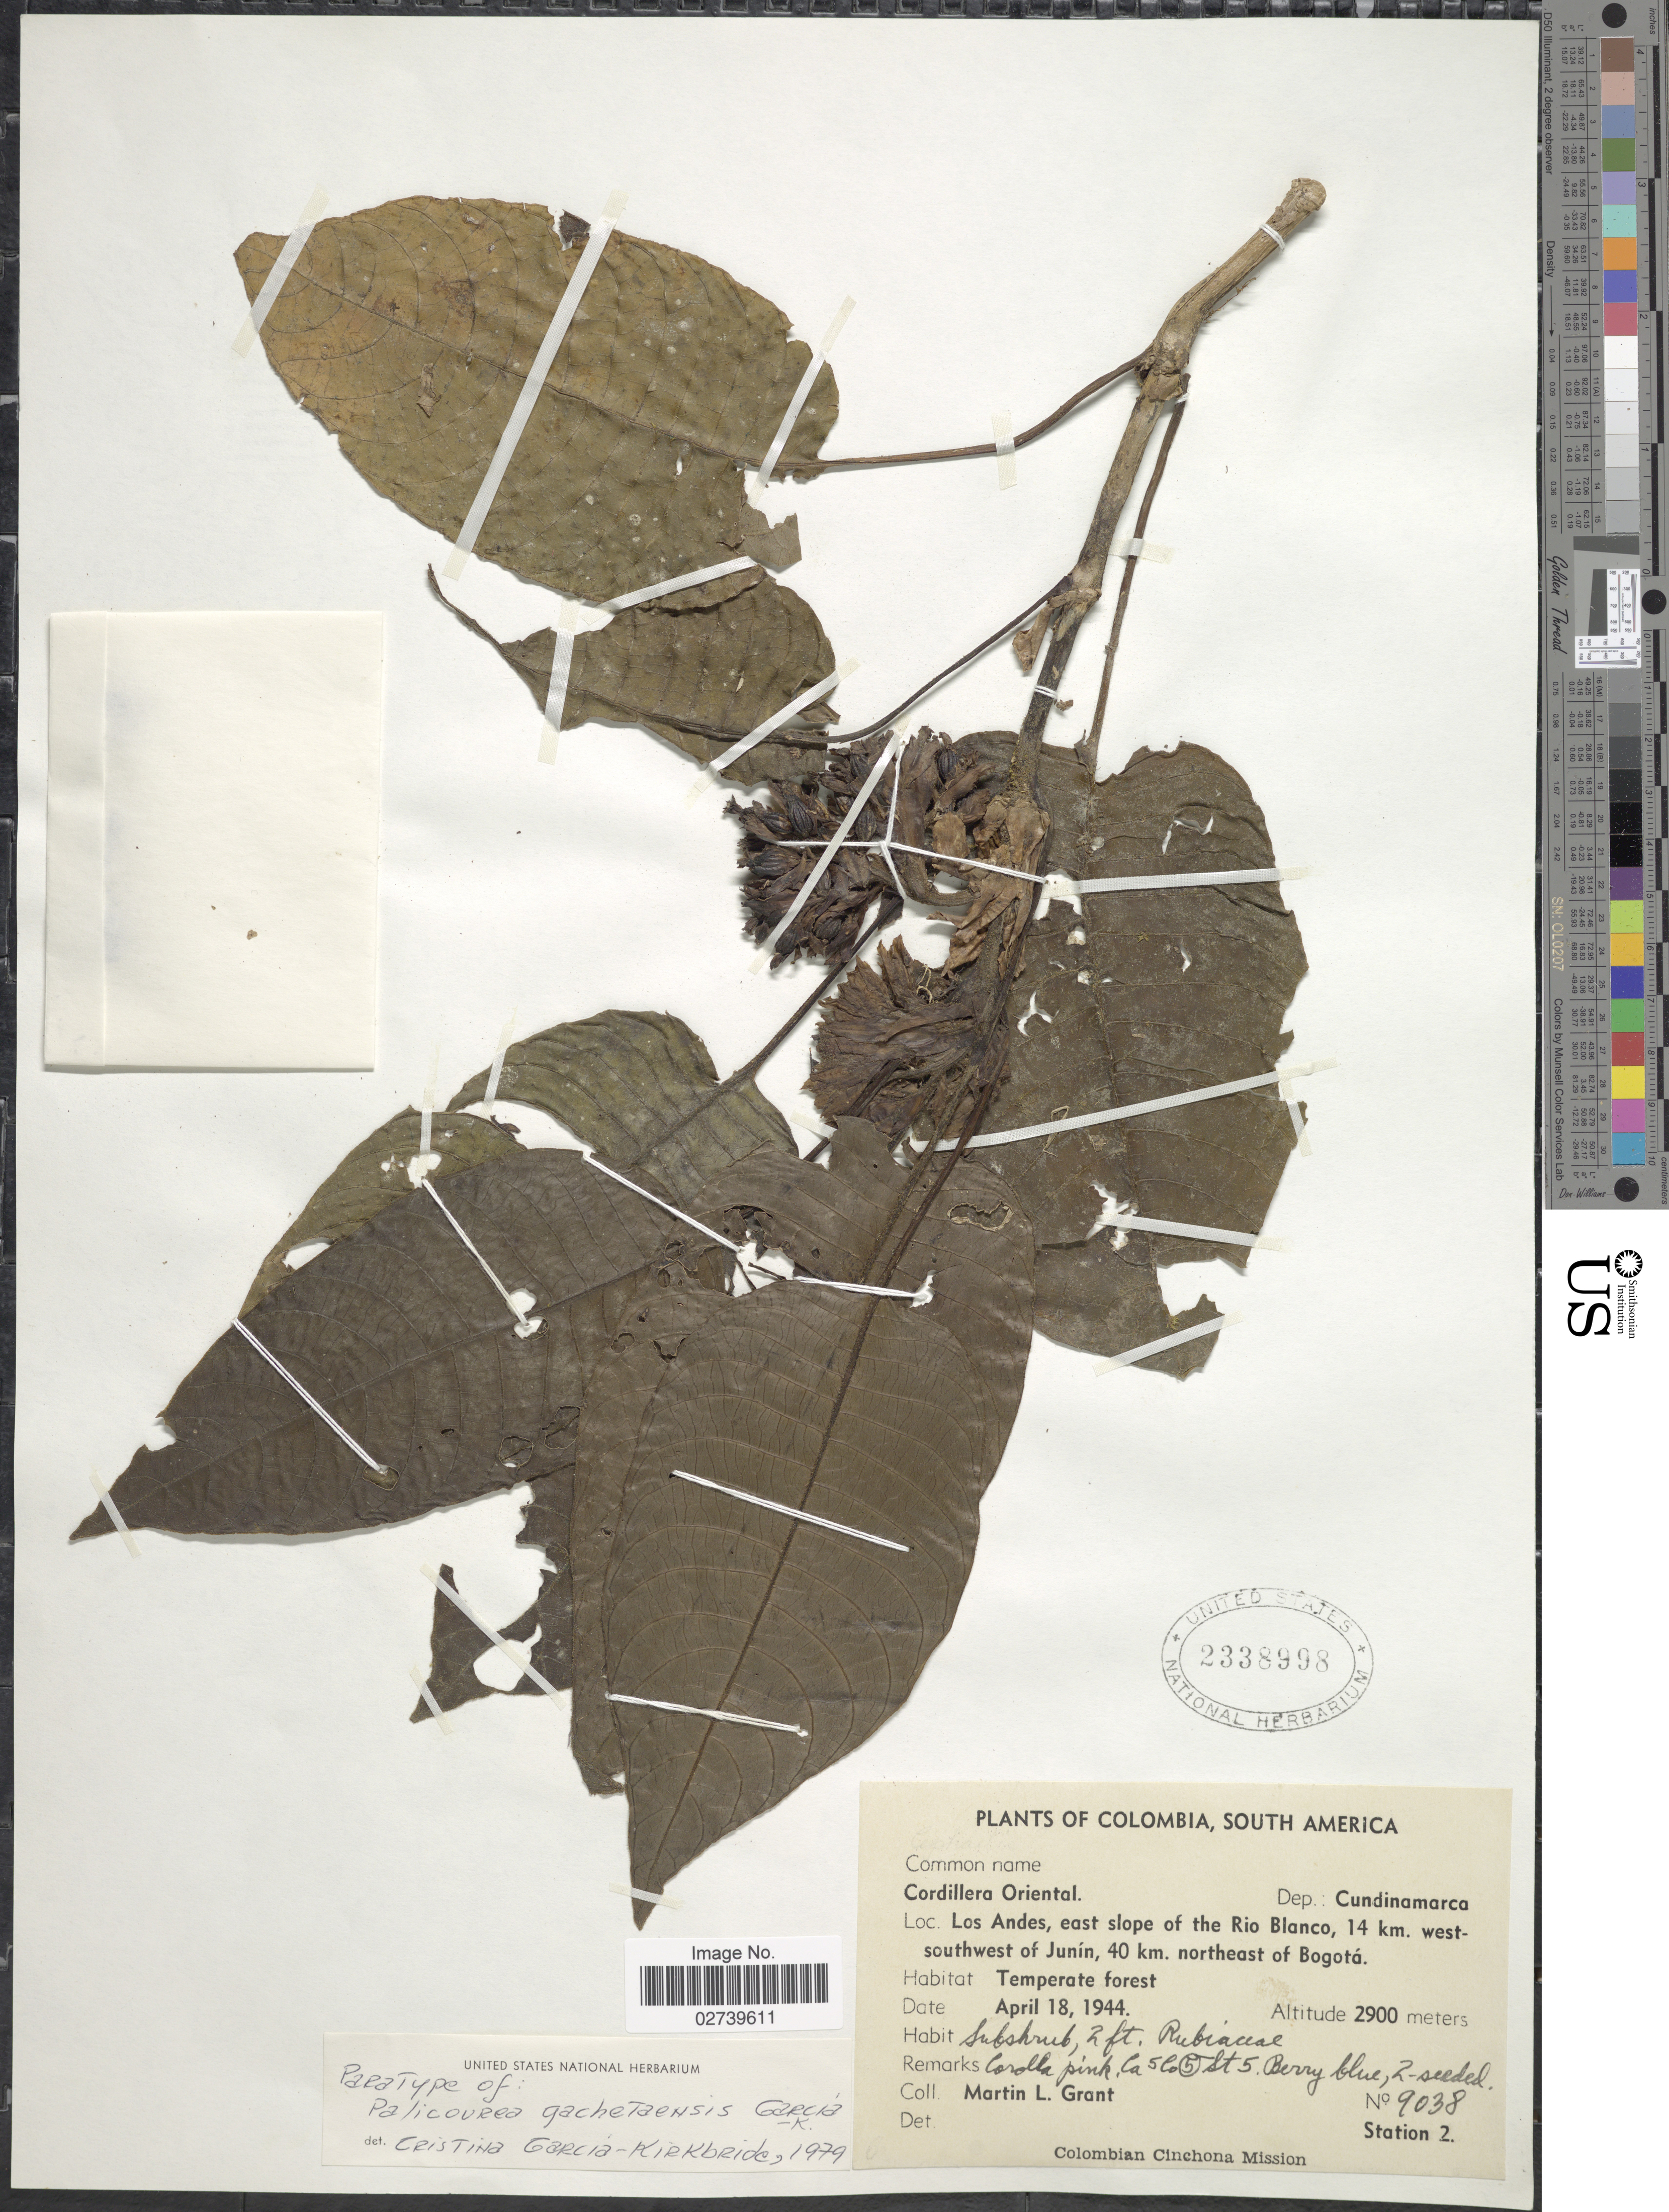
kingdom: Plantae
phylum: Tracheophyta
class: Magnoliopsida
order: Gentianales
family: Rubiaceae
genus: Palicourea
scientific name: Palicourea gachetaensis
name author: M.C.G. Kirkbr.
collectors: M. L. Grant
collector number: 9038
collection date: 1944-04-18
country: Colombia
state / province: Cundinamarca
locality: Cordillera Oriental, Los Andes, east slope of the Rio Blanco, 14 km. west-southwest of Junin, 40 km. northeast of Bogota.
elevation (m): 2900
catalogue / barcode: US 2338998